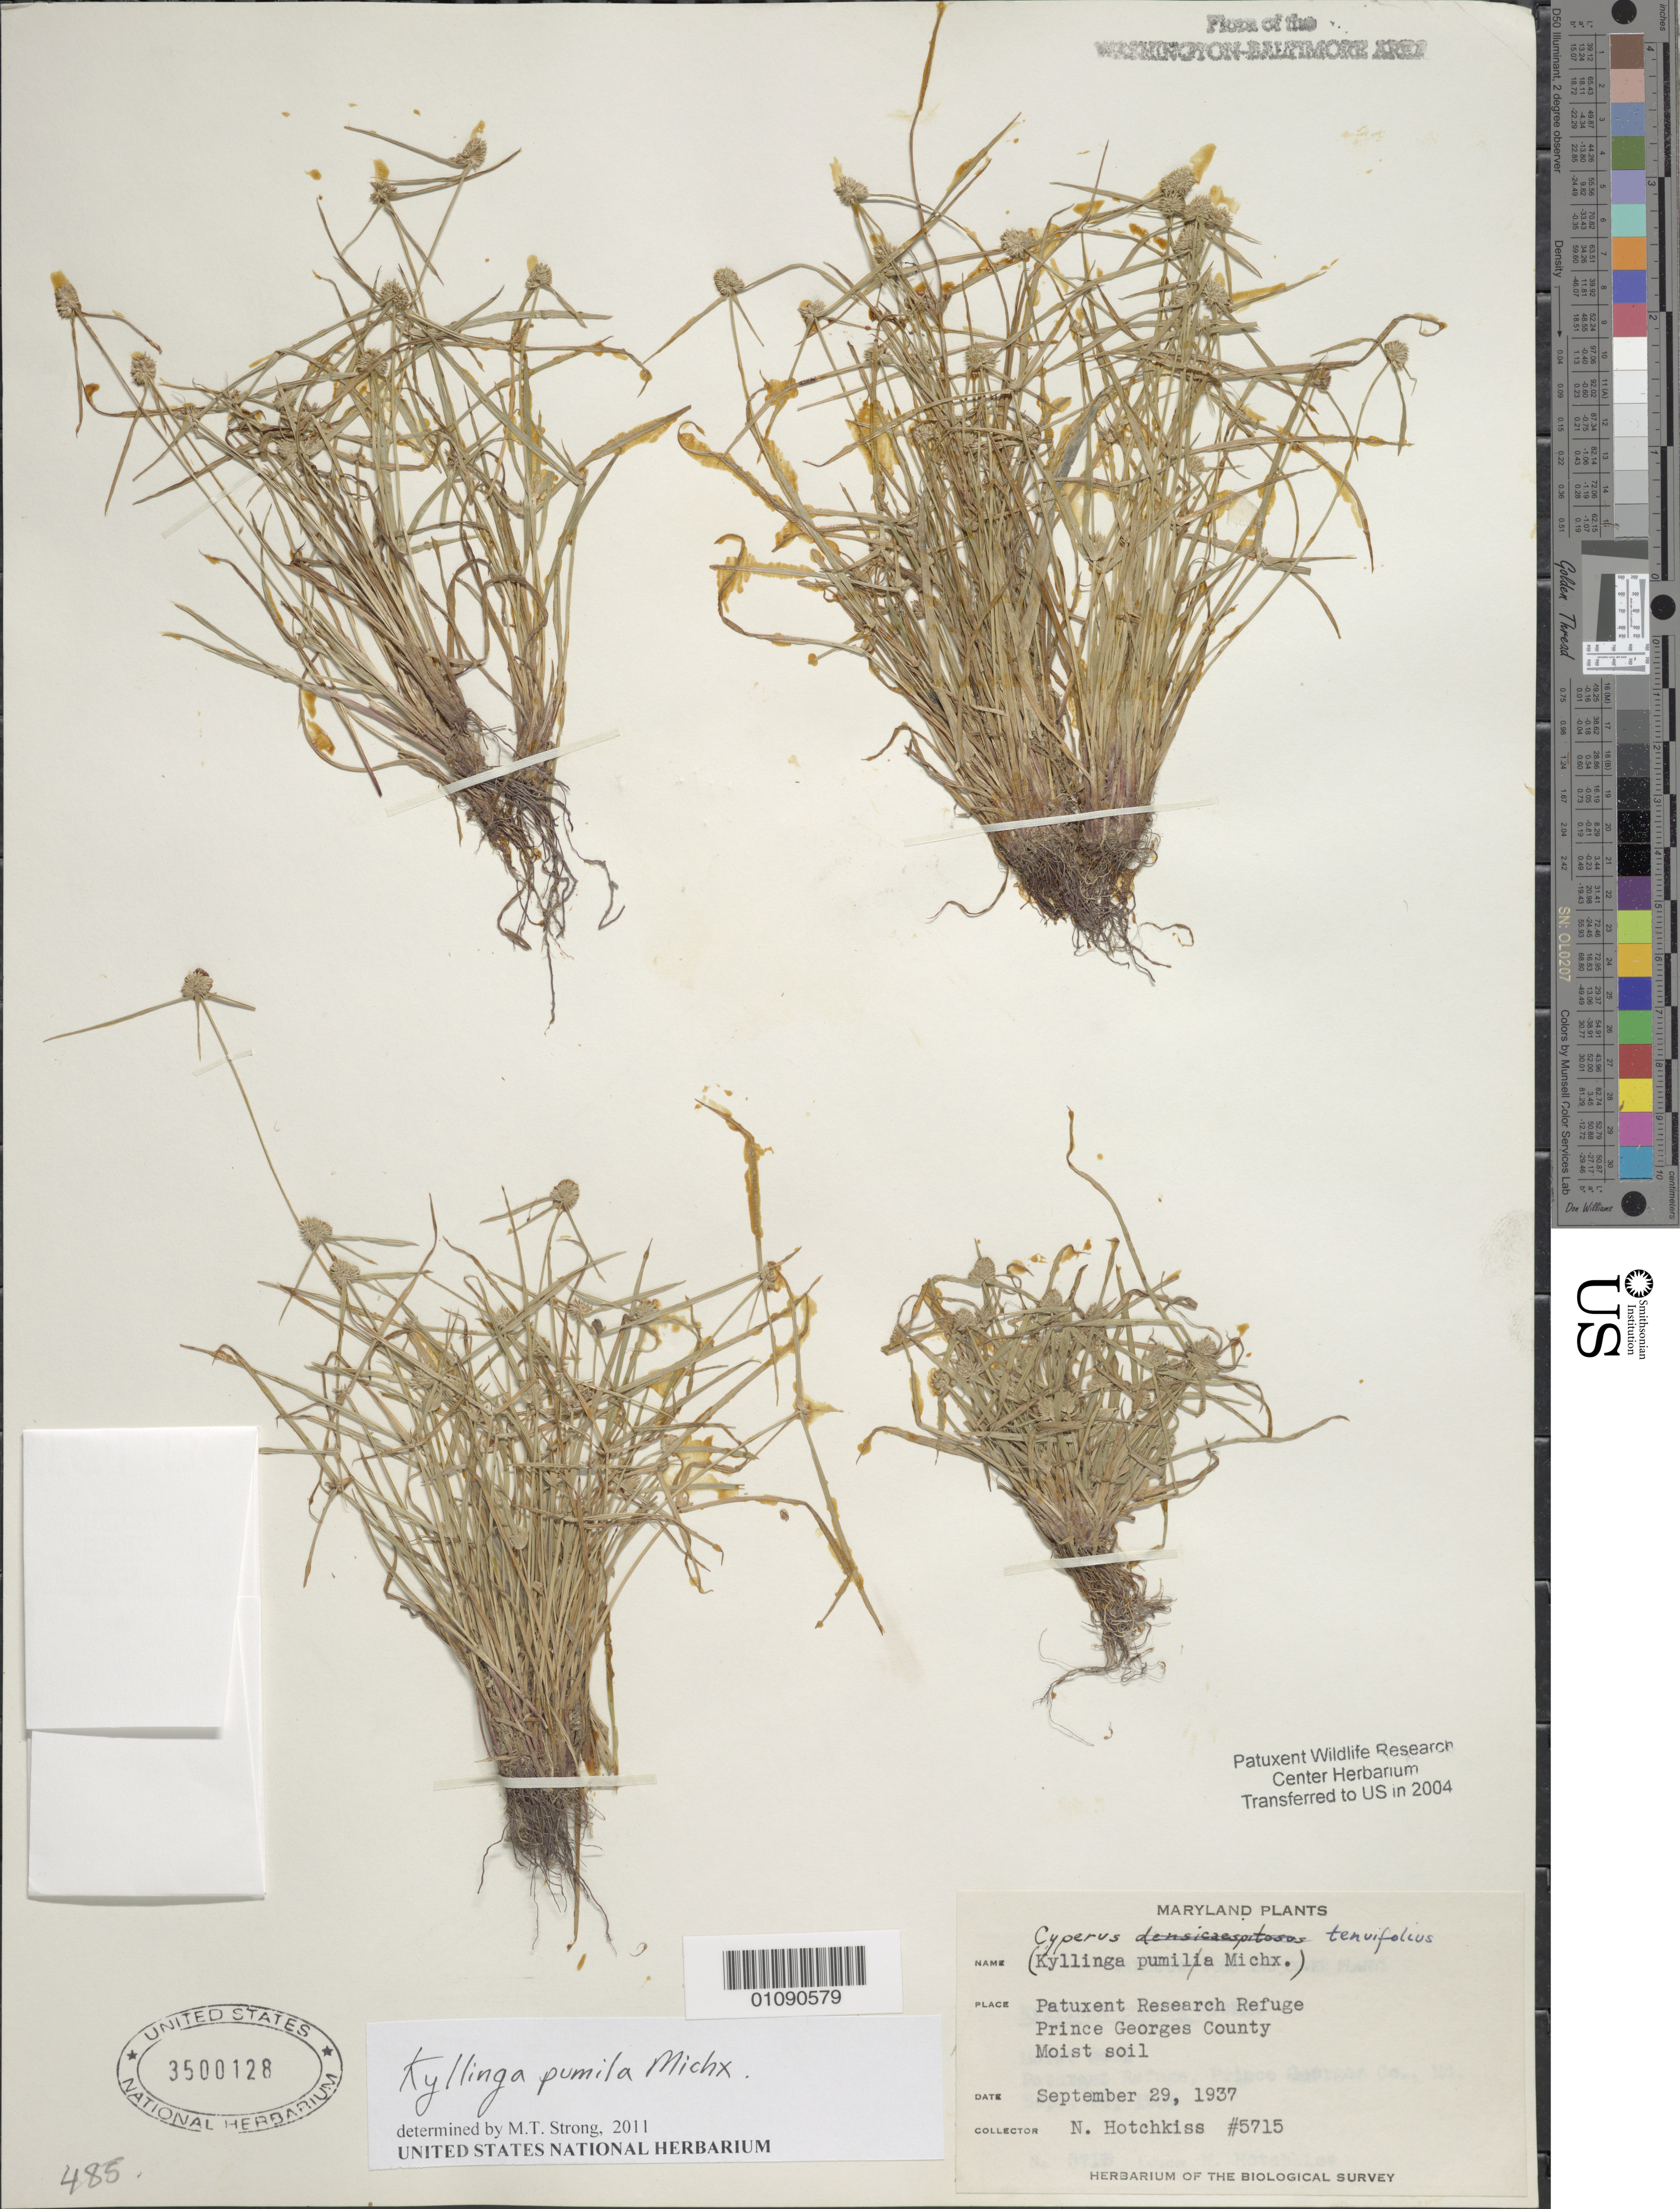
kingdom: Plantae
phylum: Tracheophyta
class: Liliopsida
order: Poales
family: Cyperaceae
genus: Cyperus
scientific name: Cyperus hortensis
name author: (Salzm. ex Steud.) Dorr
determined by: Strong, M. T., (US), Smithsonian Institution - National Museum of Natural History (UNITED STATES)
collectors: N. Hotchkiss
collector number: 5715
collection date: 1937-09-29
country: United States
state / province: Maryland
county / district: Prince George's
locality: Patuxent Wildlife Refuge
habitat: Moist soil.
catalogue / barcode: US 3500128